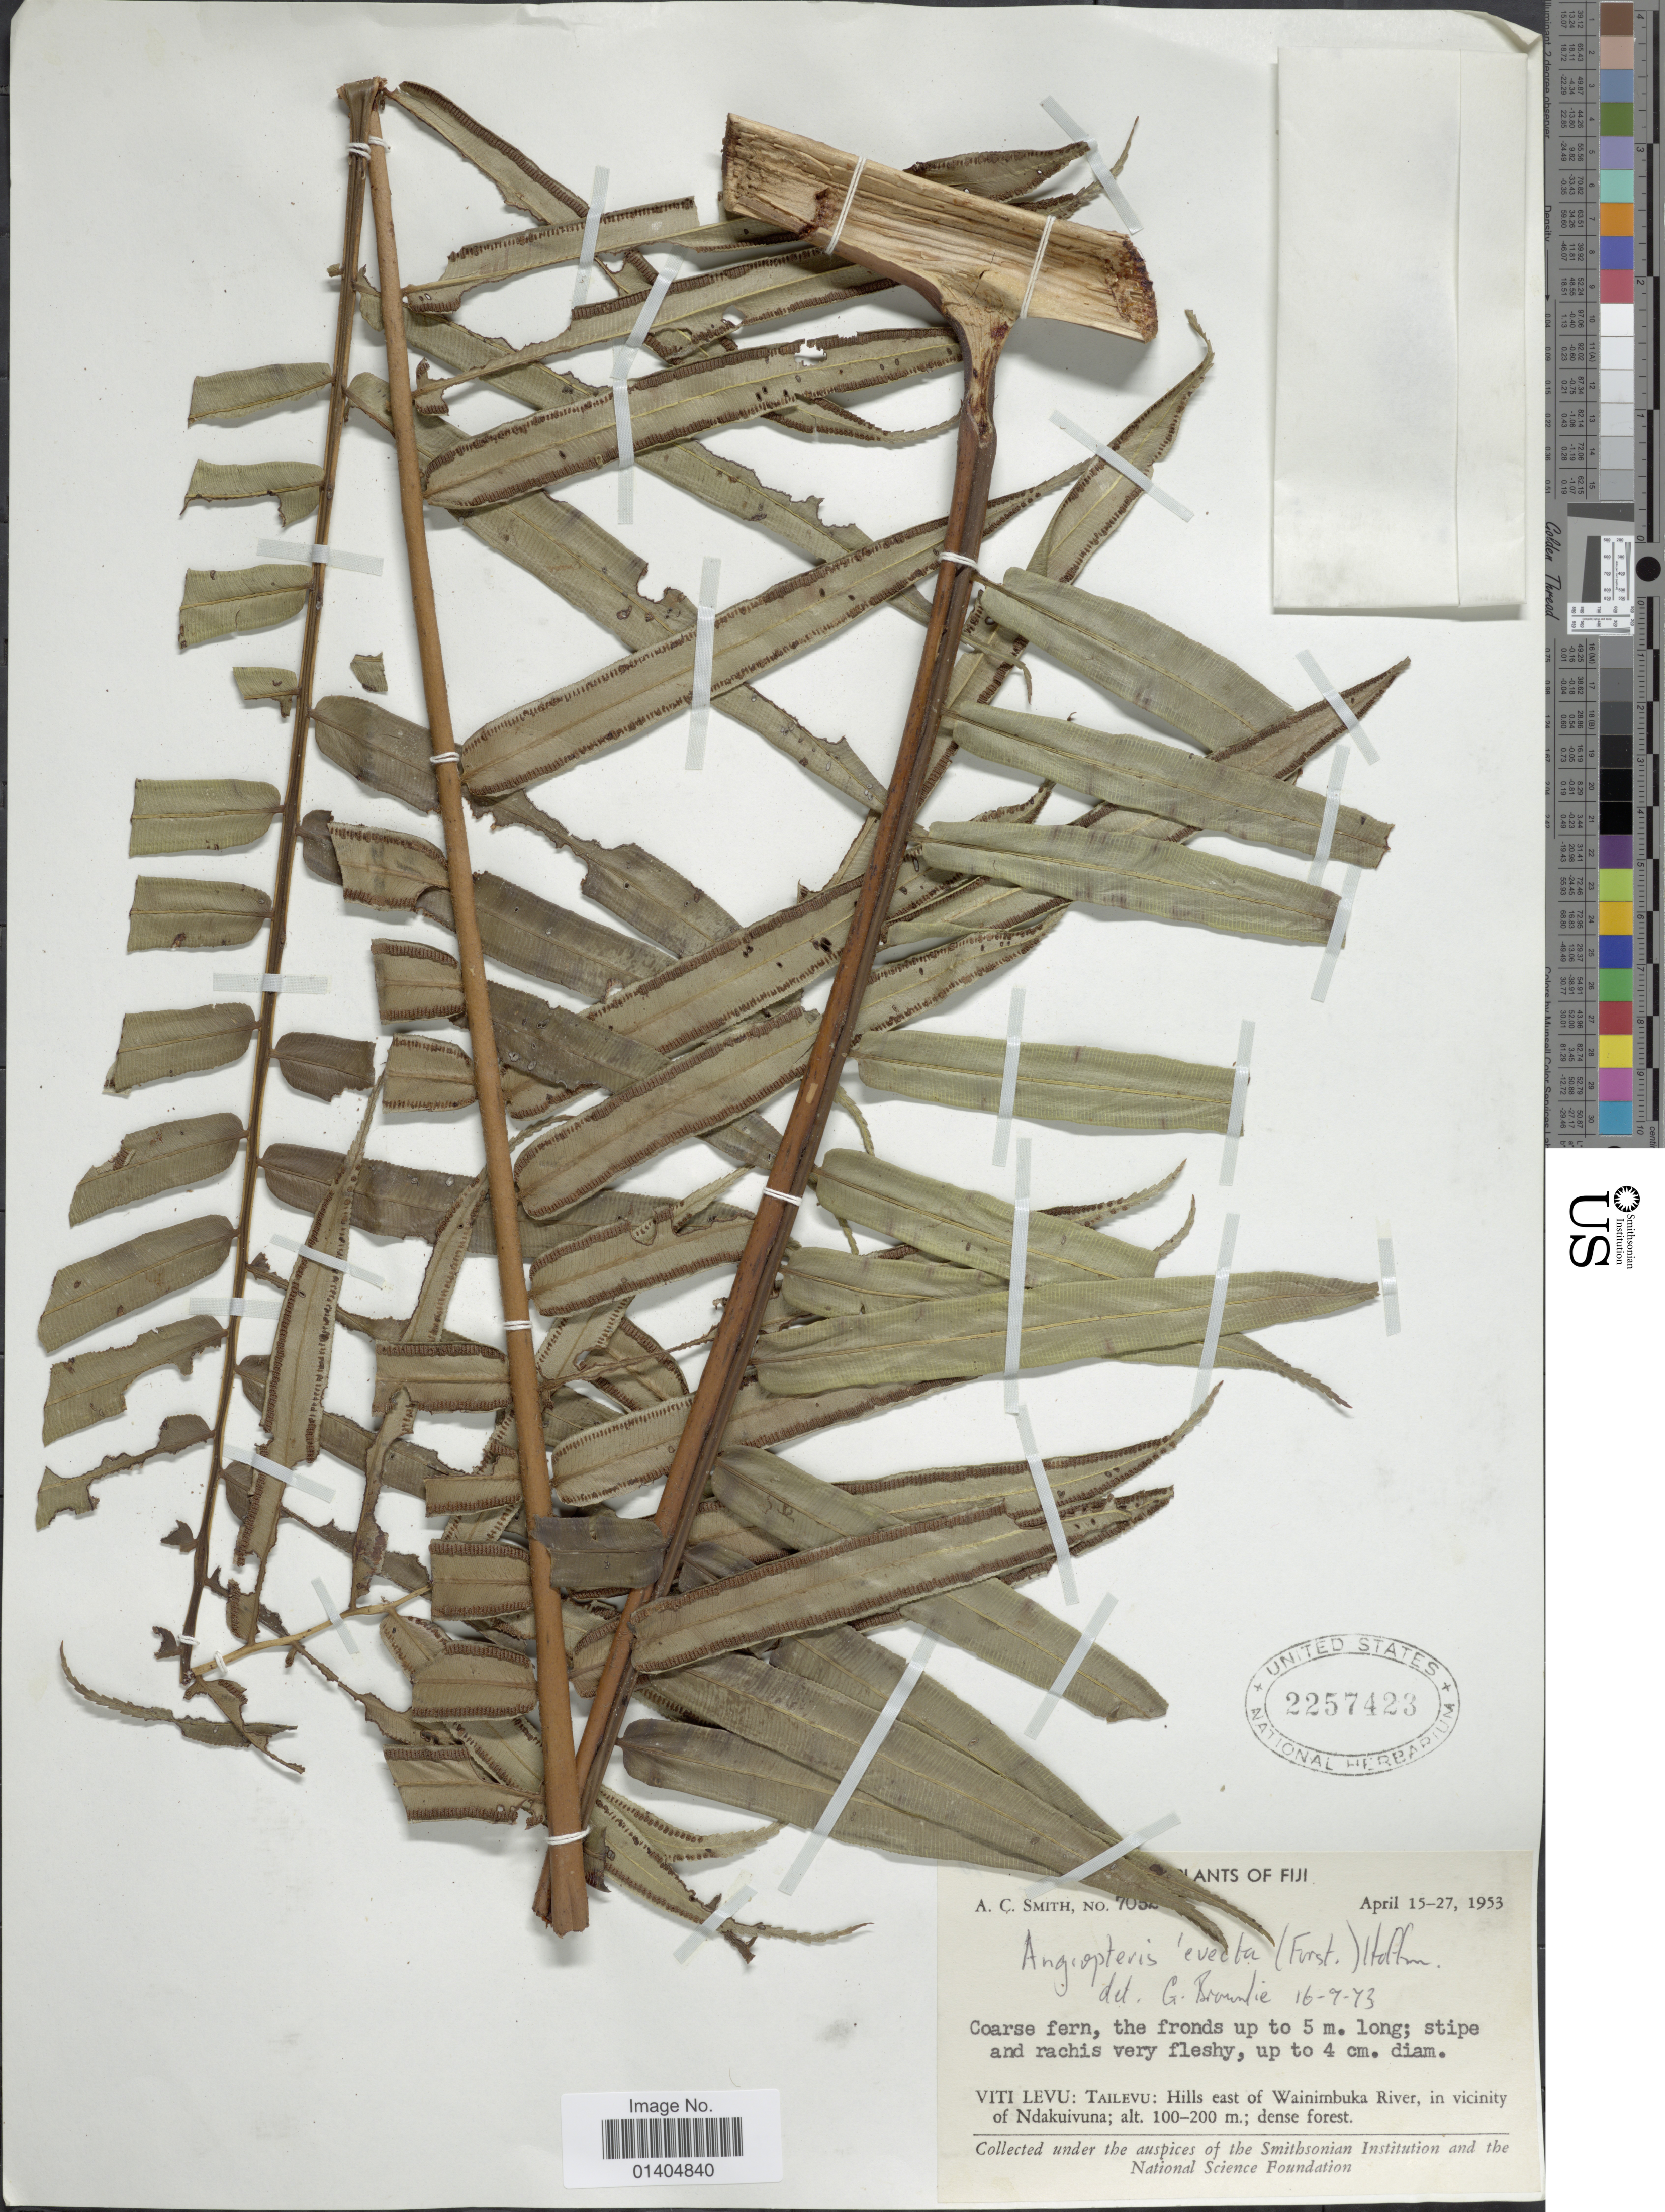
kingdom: Plantae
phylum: Tracheophyta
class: Polypodiopsida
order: Marattiales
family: Marattiaceae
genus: Angiopteris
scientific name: Angiopteris evecta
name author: (G. Forst.) Hoffm.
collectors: A. C. Smith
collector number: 7052*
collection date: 1953-04-15/1953-04-27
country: Fiji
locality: Viti Levu: Tailevu; Hills east of Wainimbuka River, in vicinity of Ndakuivuna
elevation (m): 100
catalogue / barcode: US 2257423